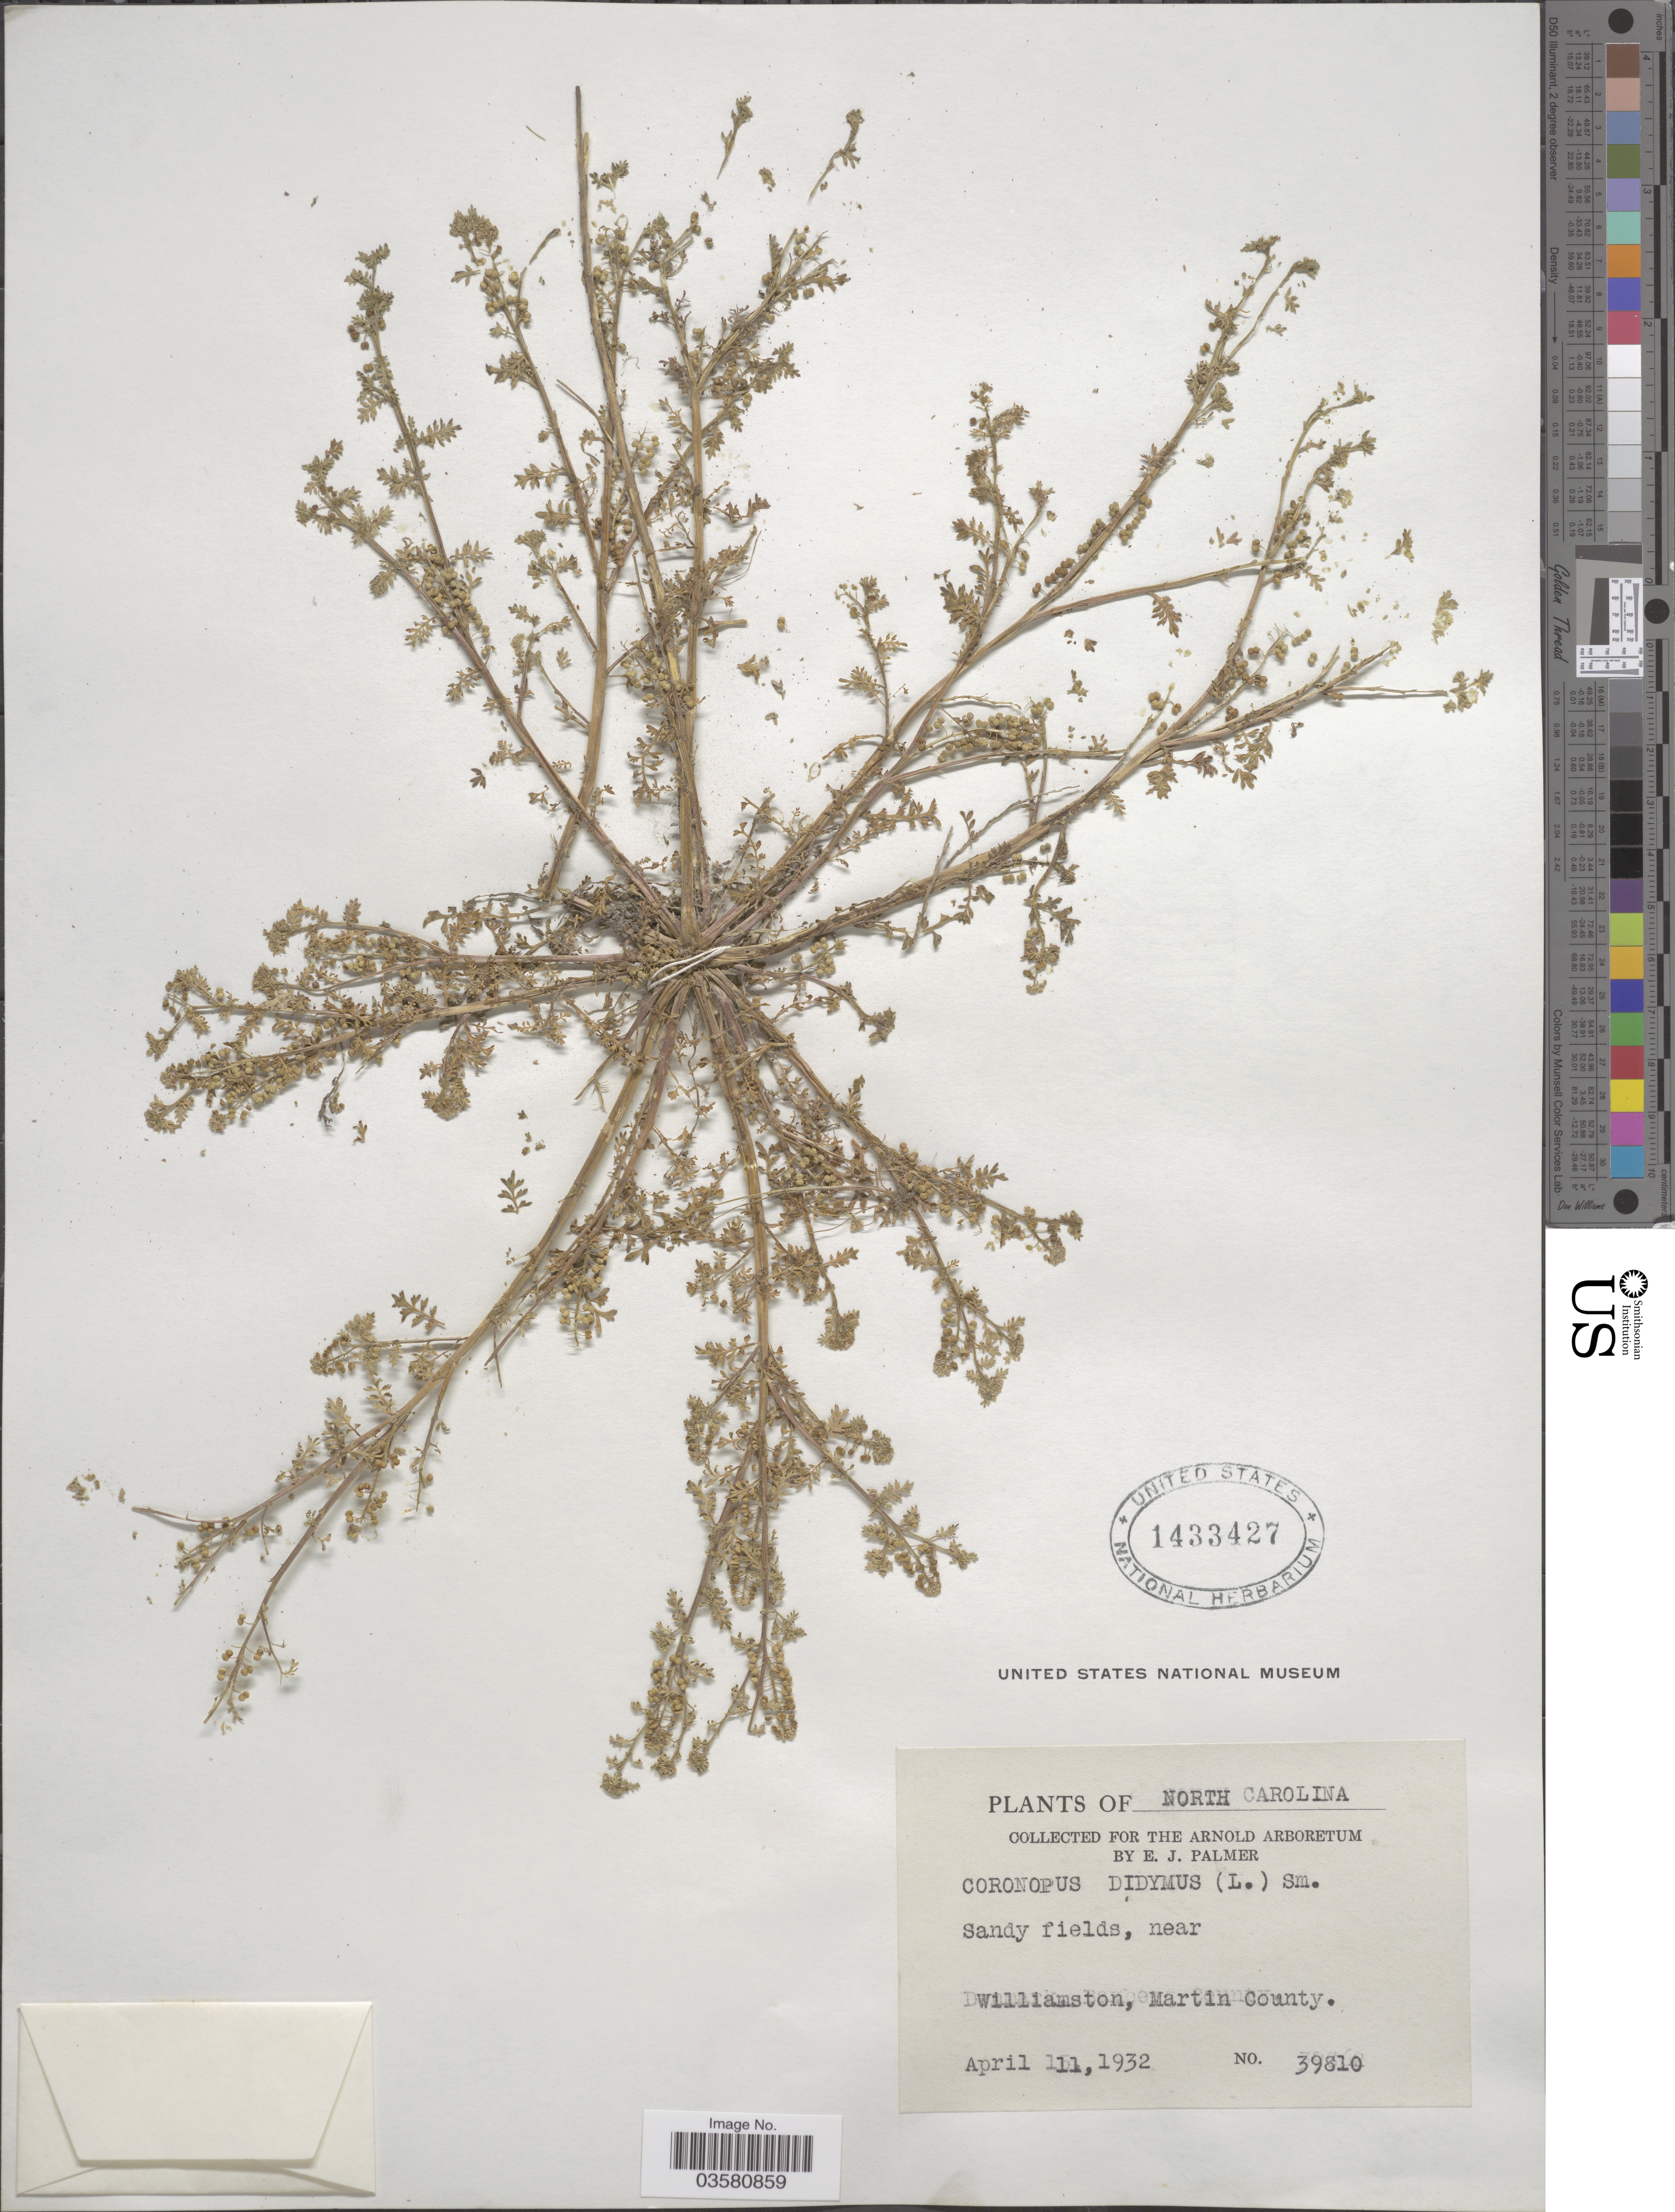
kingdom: Plantae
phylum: Tracheophyta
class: Magnoliopsida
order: Brassicales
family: Brassicaceae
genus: Lepidium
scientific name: Lepidium didymum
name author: L.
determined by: Strong, M. T., (US), Smithsonian Institution - National Museum of Natural History (UNITED STATES)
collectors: E. J. Palmer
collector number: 39810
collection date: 1932-04-11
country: United States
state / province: North Carolina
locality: Near Williamston, Martin County.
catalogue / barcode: US 1433427